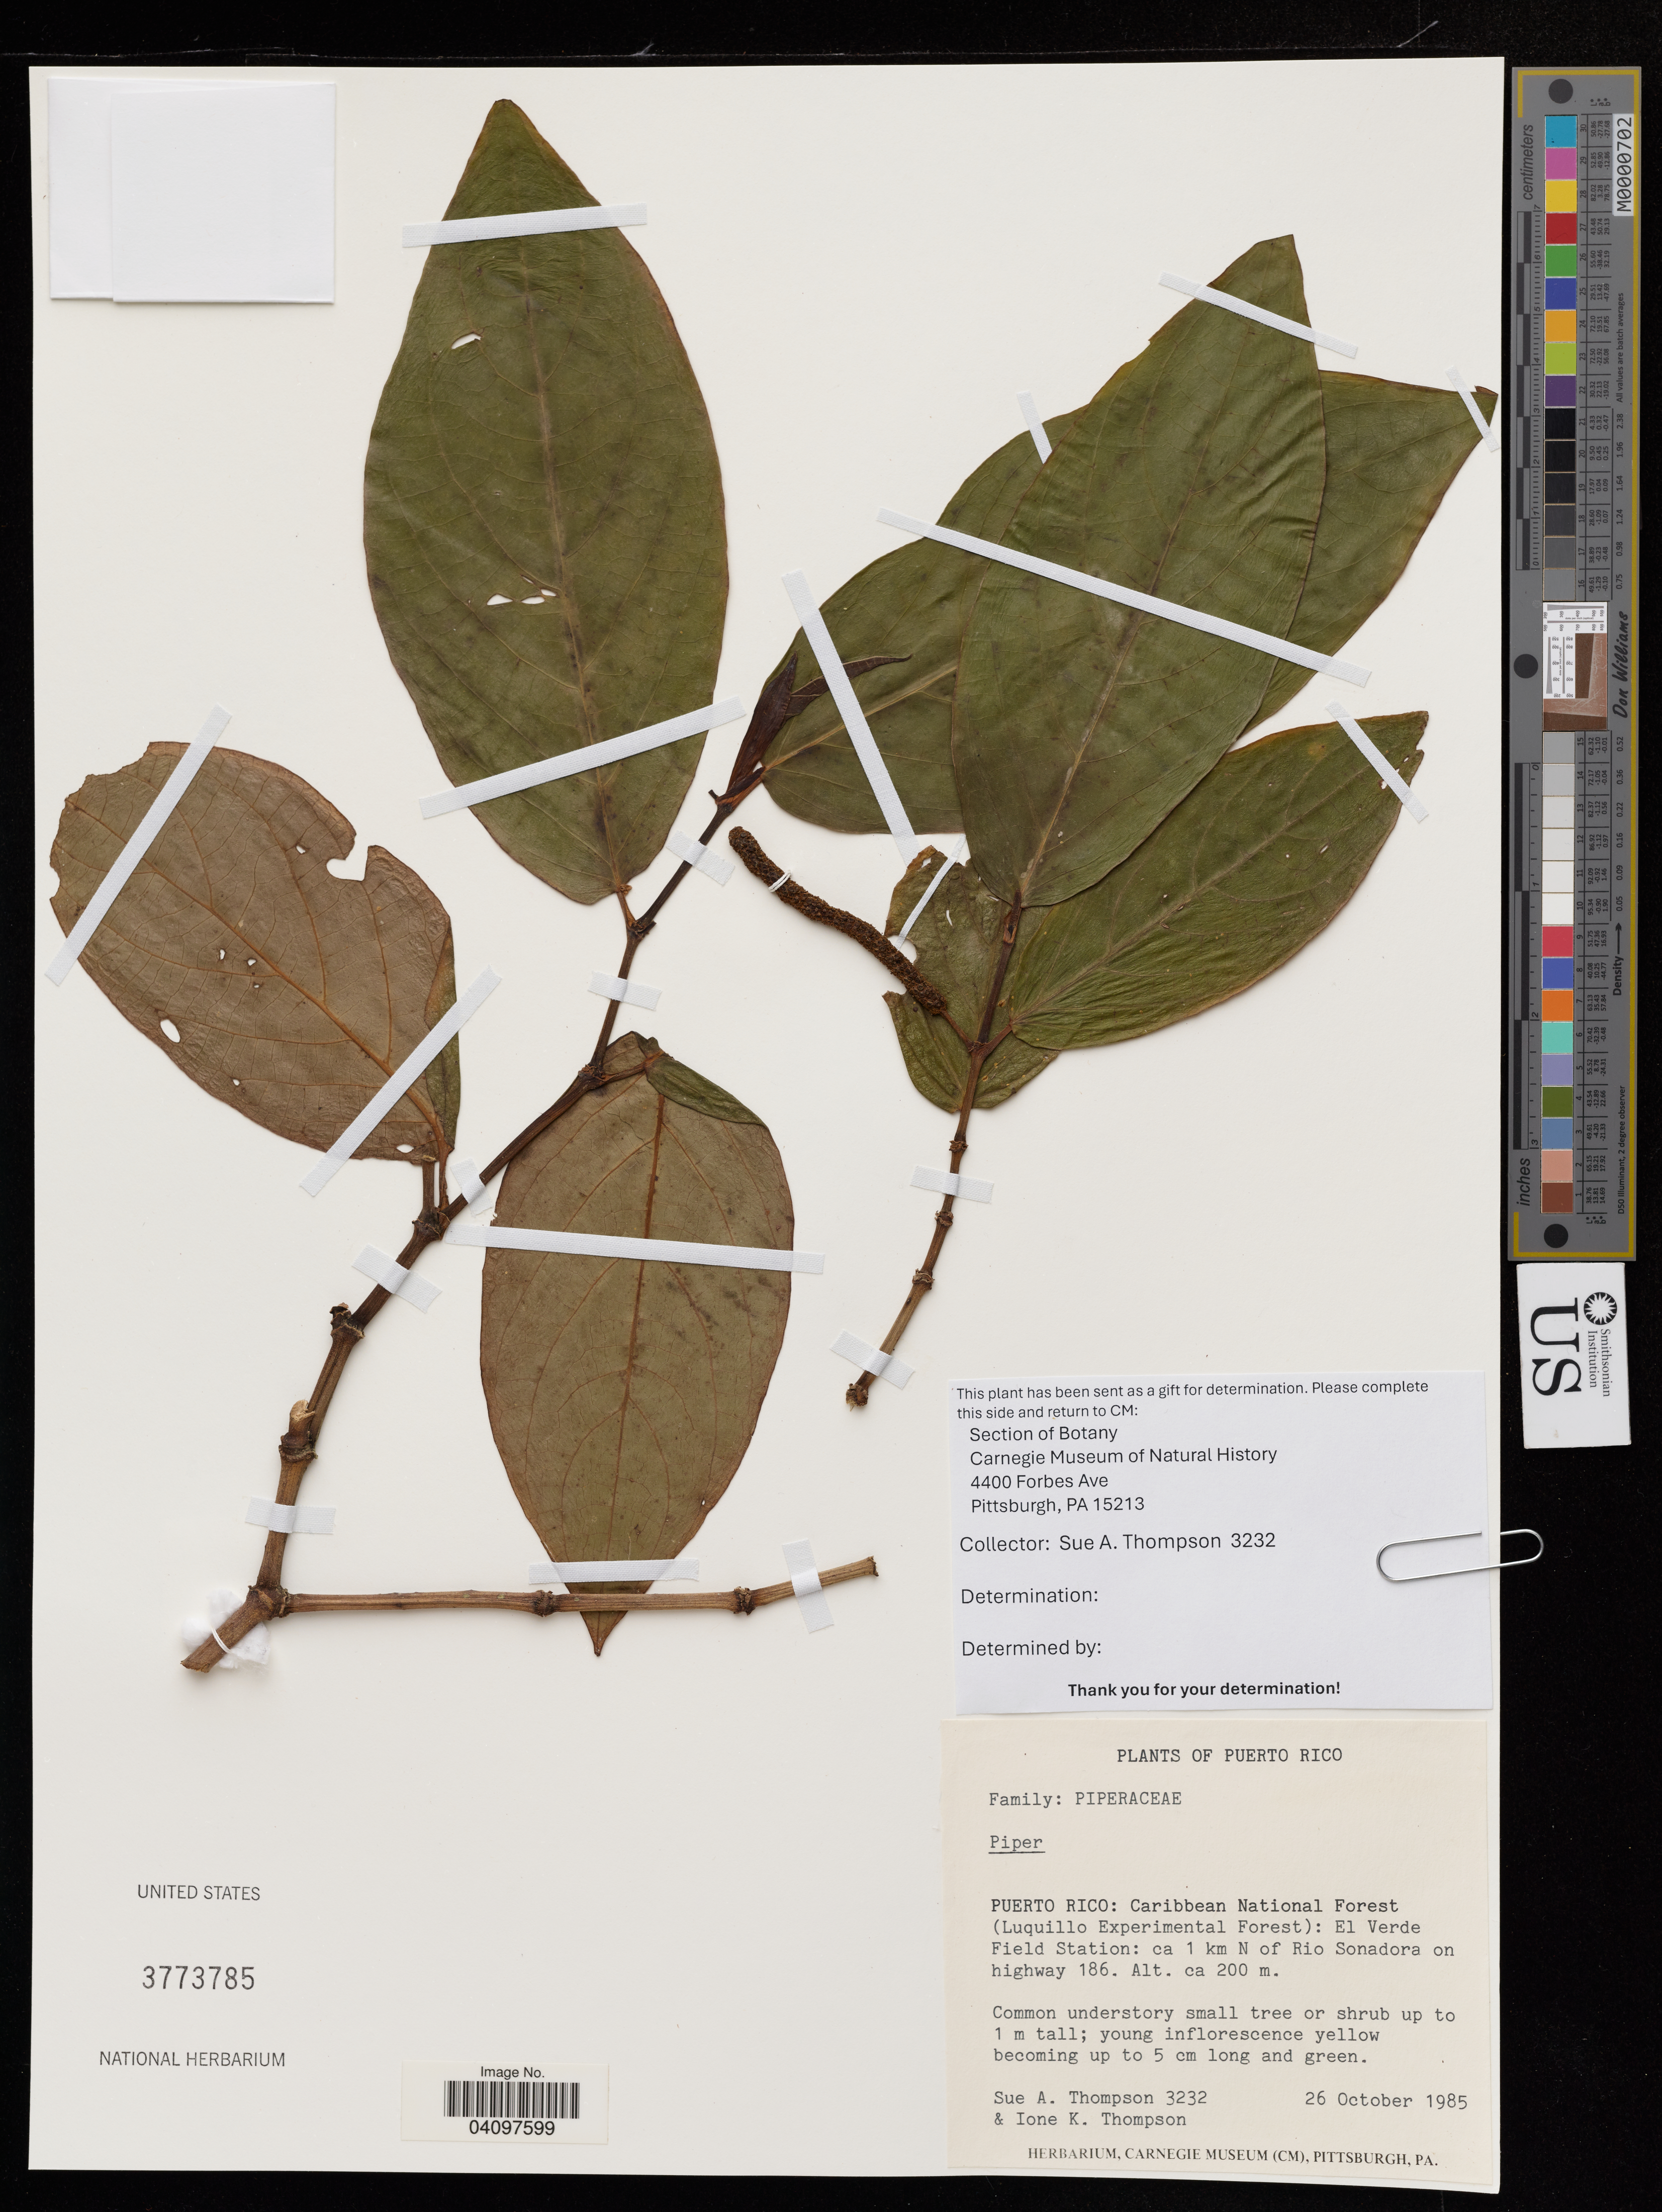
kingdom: Plantae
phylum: Tracheophyta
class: Magnoliopsida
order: Piperales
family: Piperaceae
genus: Piper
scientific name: Piper sp.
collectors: S. A. Thompson & I. Thompson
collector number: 3232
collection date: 1985-10-26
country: Puerto Rico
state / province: Luquillo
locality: Caribbean Natinal Forest (Luquillo Experimental Forest): El Verde Field Station: ca 1 km N of Rio Sonadora on highway 186.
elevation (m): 200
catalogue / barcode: US 3773785